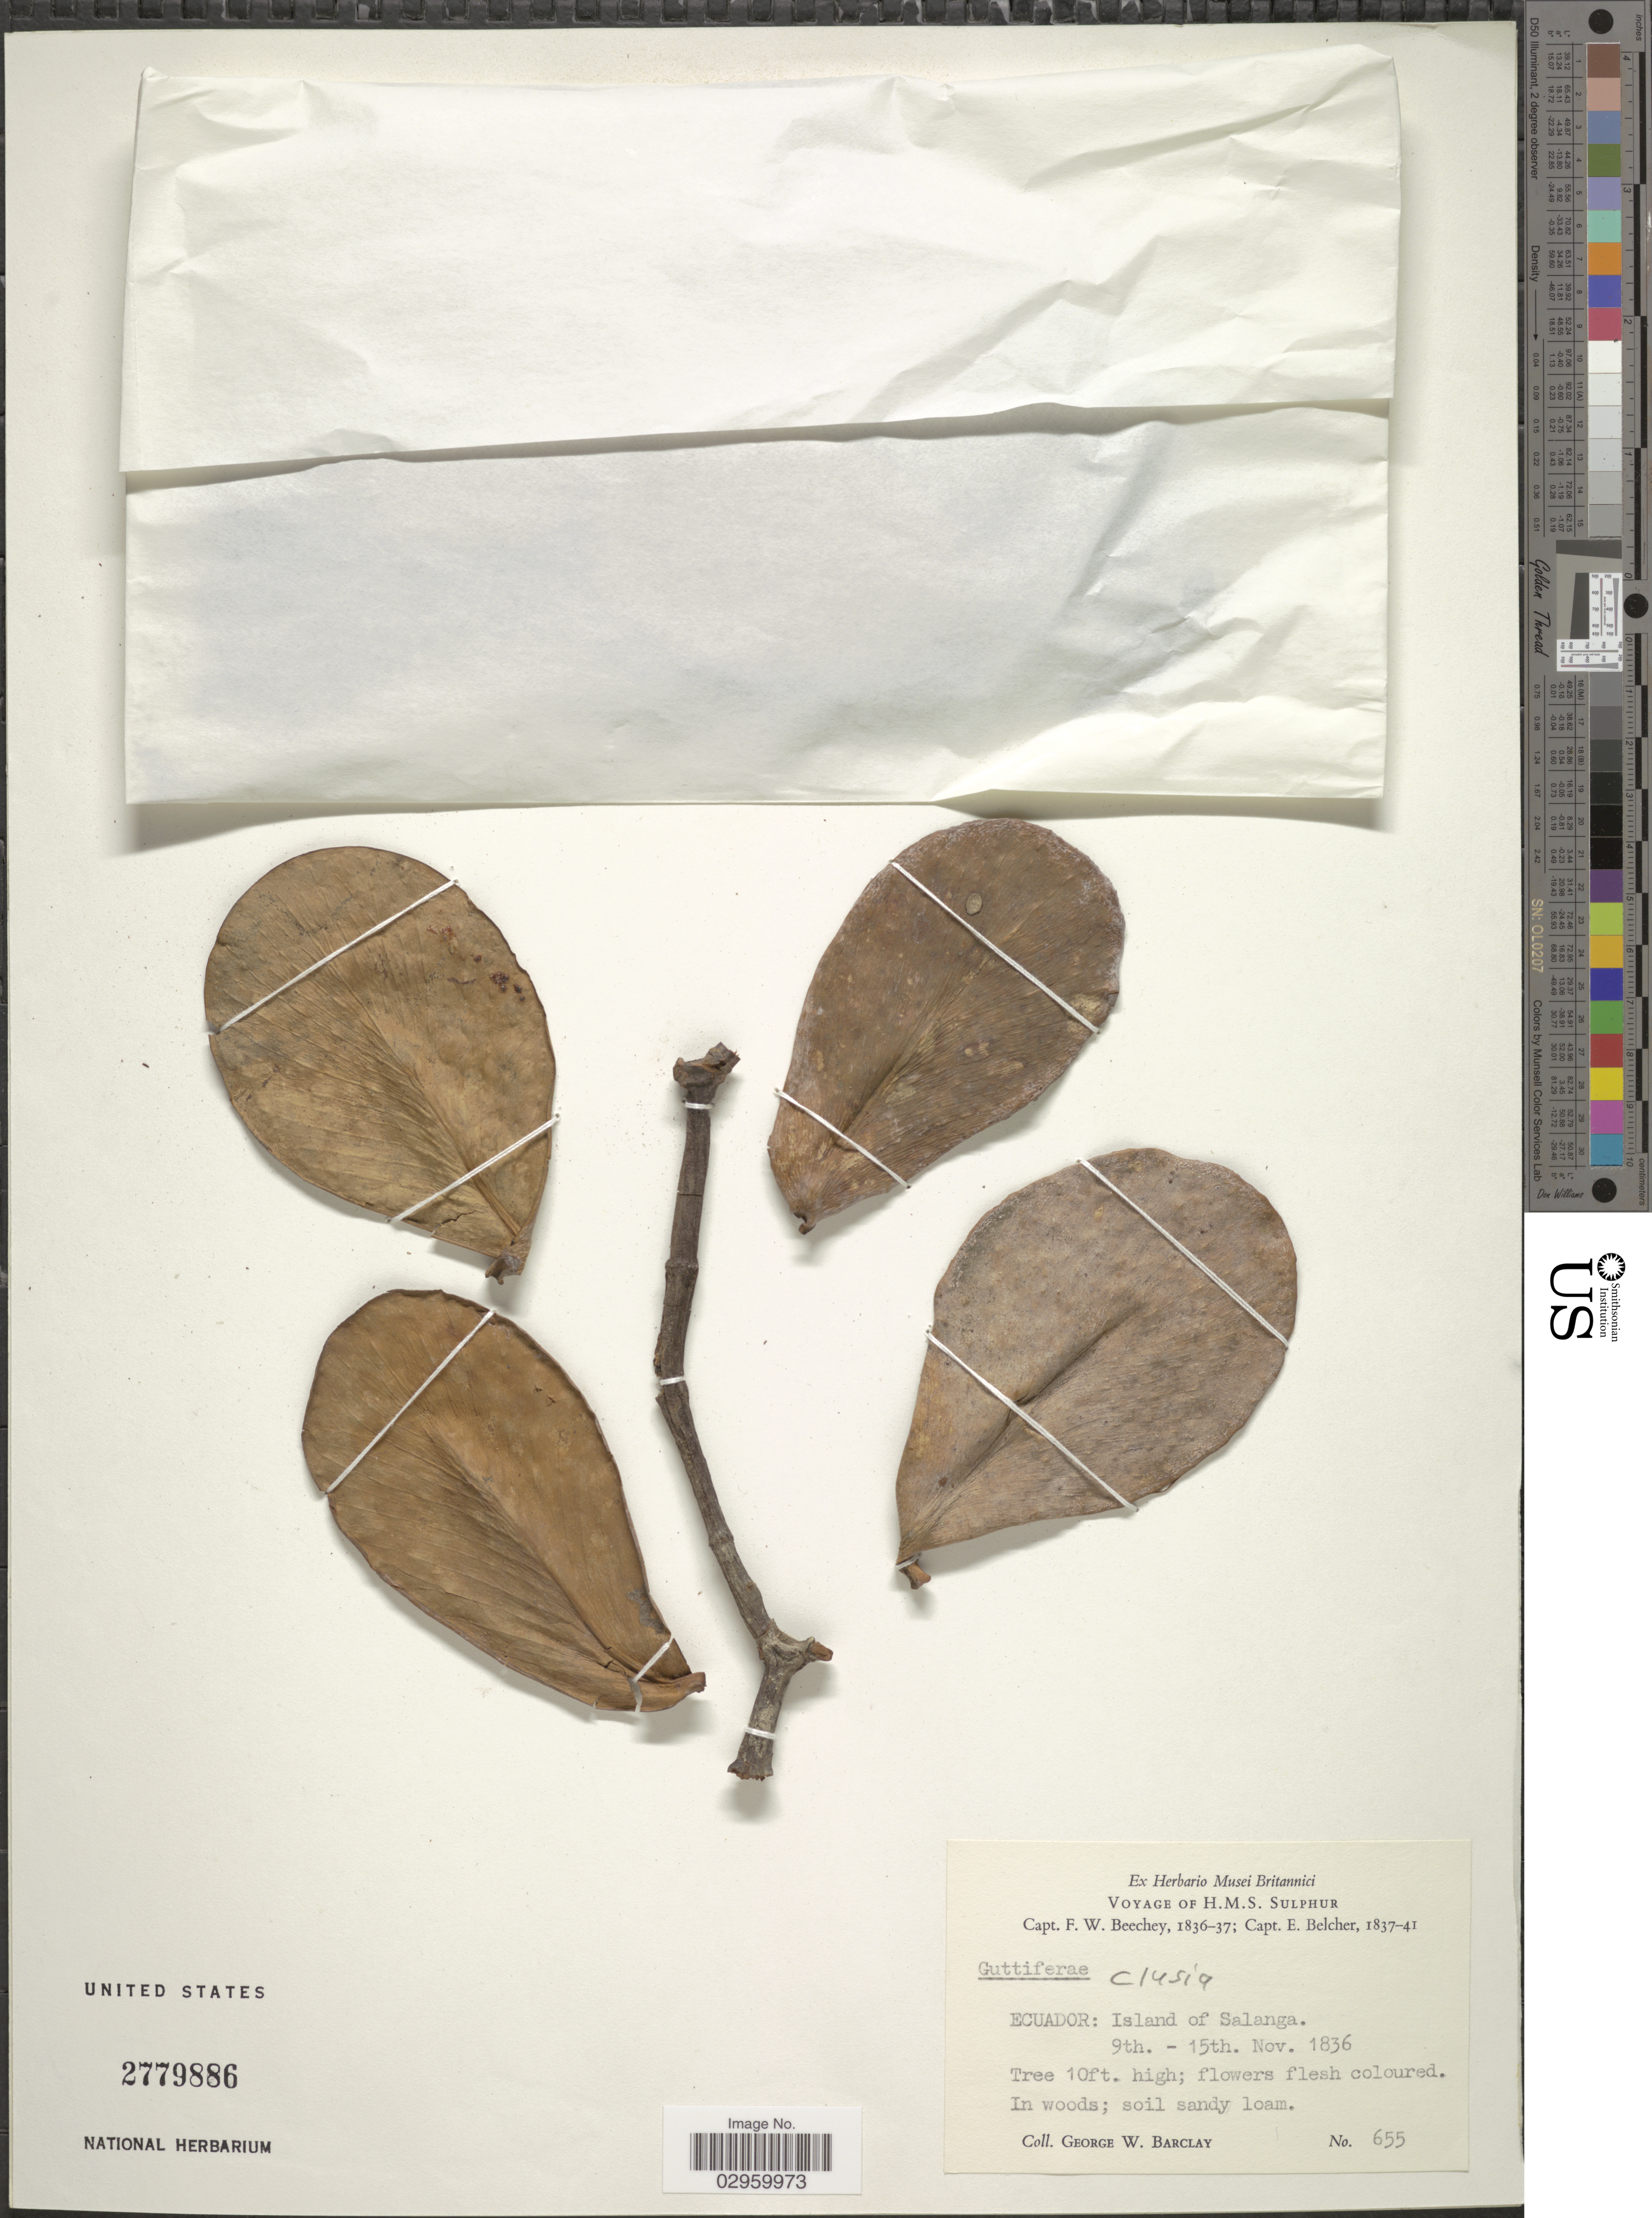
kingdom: Plantae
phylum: Tracheophyta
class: Magnoliopsida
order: Malpighiales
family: Clusiaceae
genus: Clusia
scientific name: Clusia sp.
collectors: G. W. Barclay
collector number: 655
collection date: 1836-11-09/1836-11-15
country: Ecuador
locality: Island of Salanga.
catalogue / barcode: US 2779886